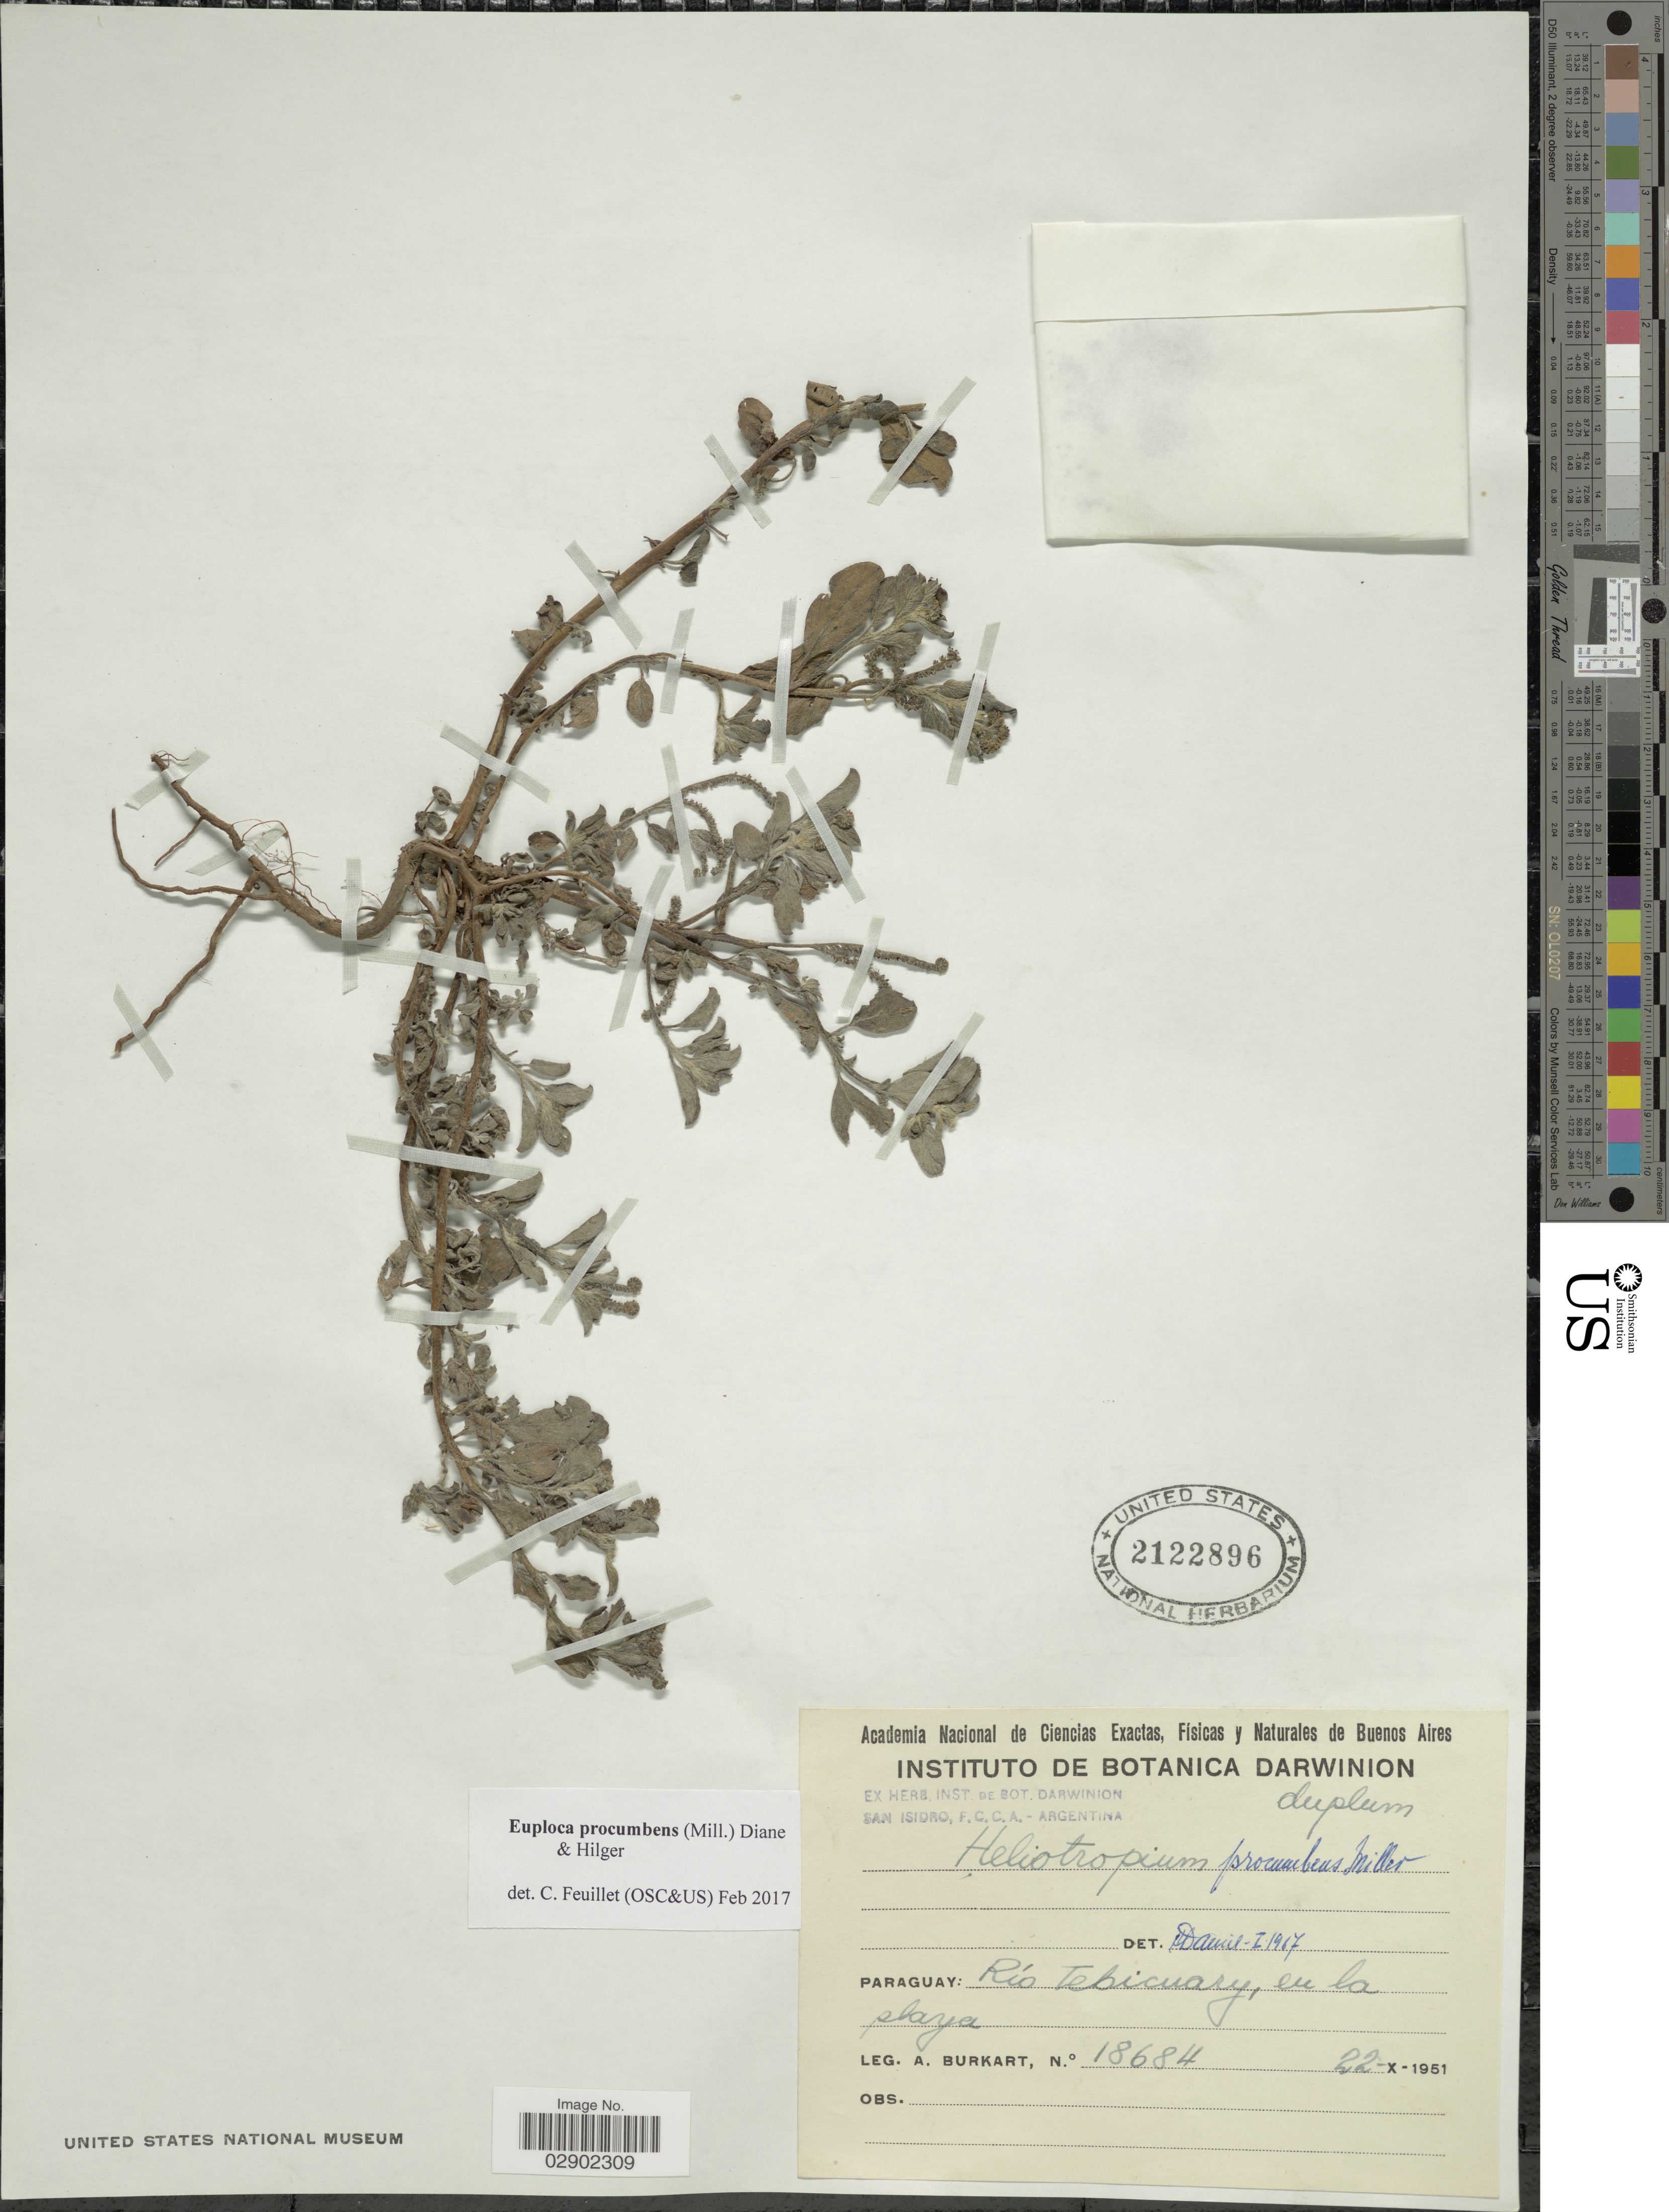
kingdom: Plantae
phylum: Tracheophyta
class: Magnoliopsida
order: Boraginales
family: Heliotropiaceae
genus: Euploca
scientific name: Euploca procumbens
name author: (Mill.) Diane & Hilger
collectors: A. E. Burkart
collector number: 18684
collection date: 1951-10-22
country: Paraguay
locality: Río Tebicuary, en la playa.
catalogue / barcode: US 2122896